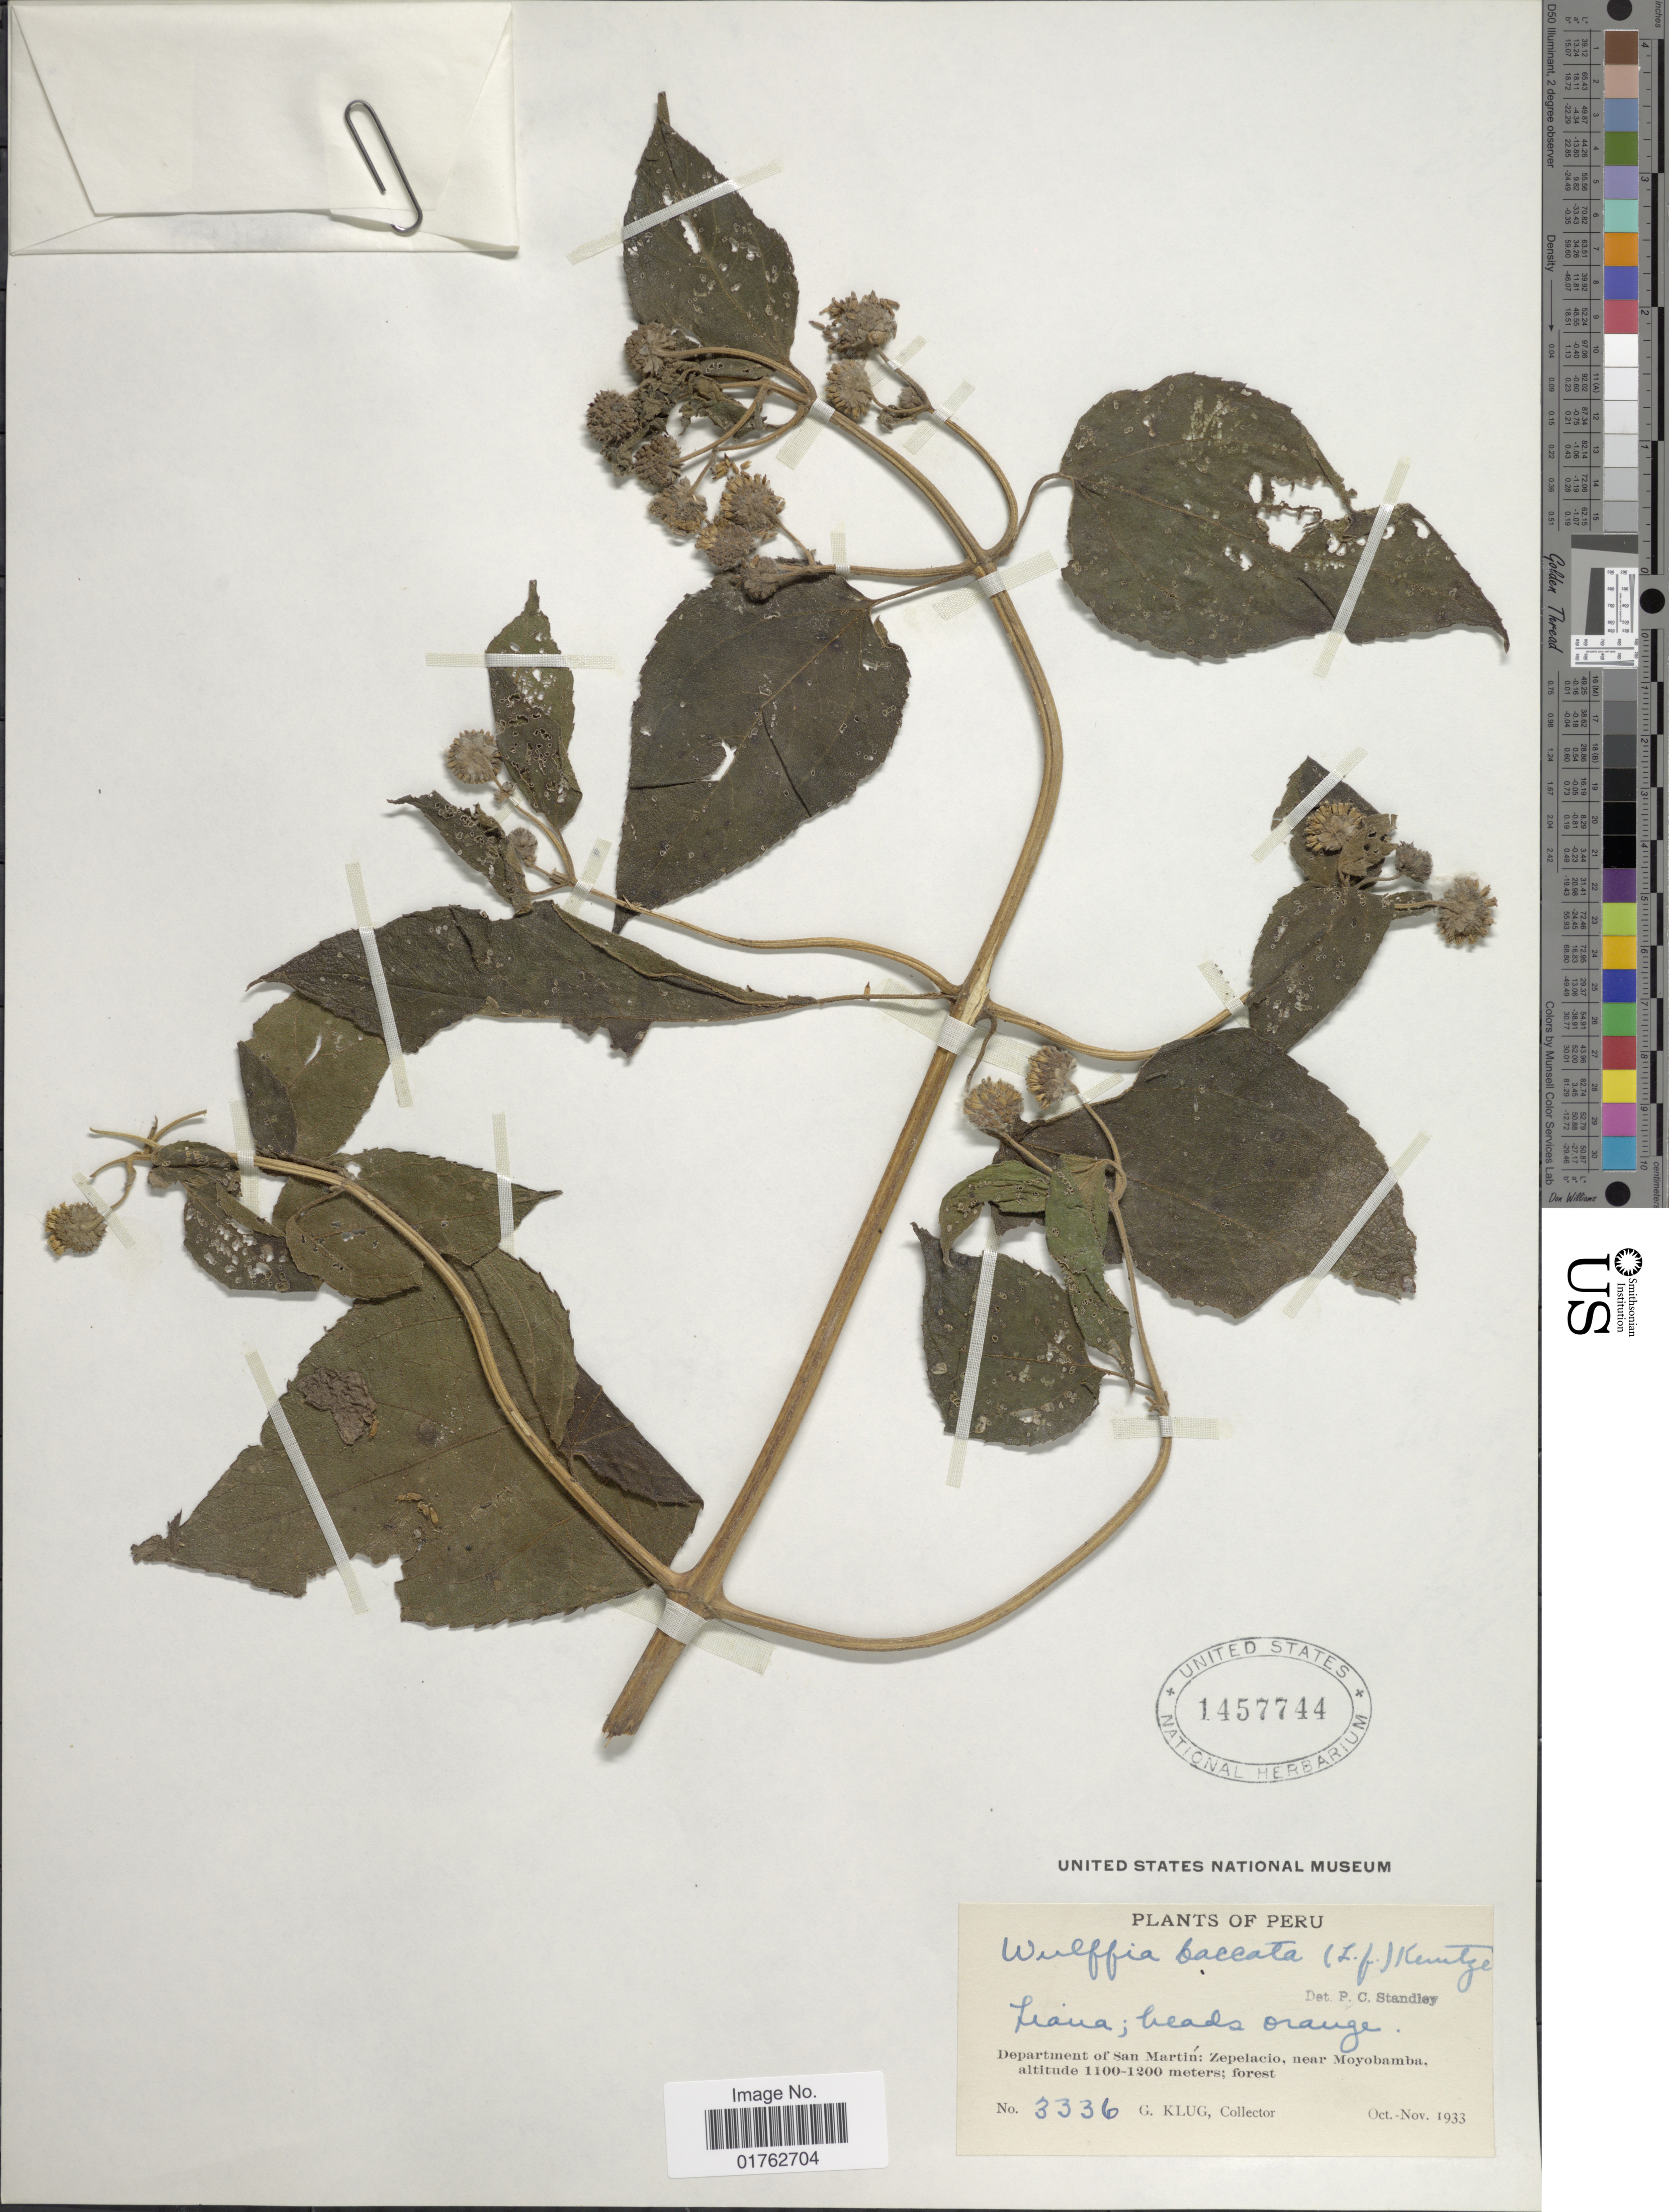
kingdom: Plantae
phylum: Tracheophyta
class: Magnoliopsida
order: Asterales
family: Asteraceae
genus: Wulffia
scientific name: Wulffia baccata var. baccata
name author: (L.) Kuntze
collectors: G. Klug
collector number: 3336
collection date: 1933-10/1933-11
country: Peru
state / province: San Martín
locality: Department of San Martin: Zepelacio, near Moyobamba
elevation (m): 1100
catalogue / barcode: US 1457744